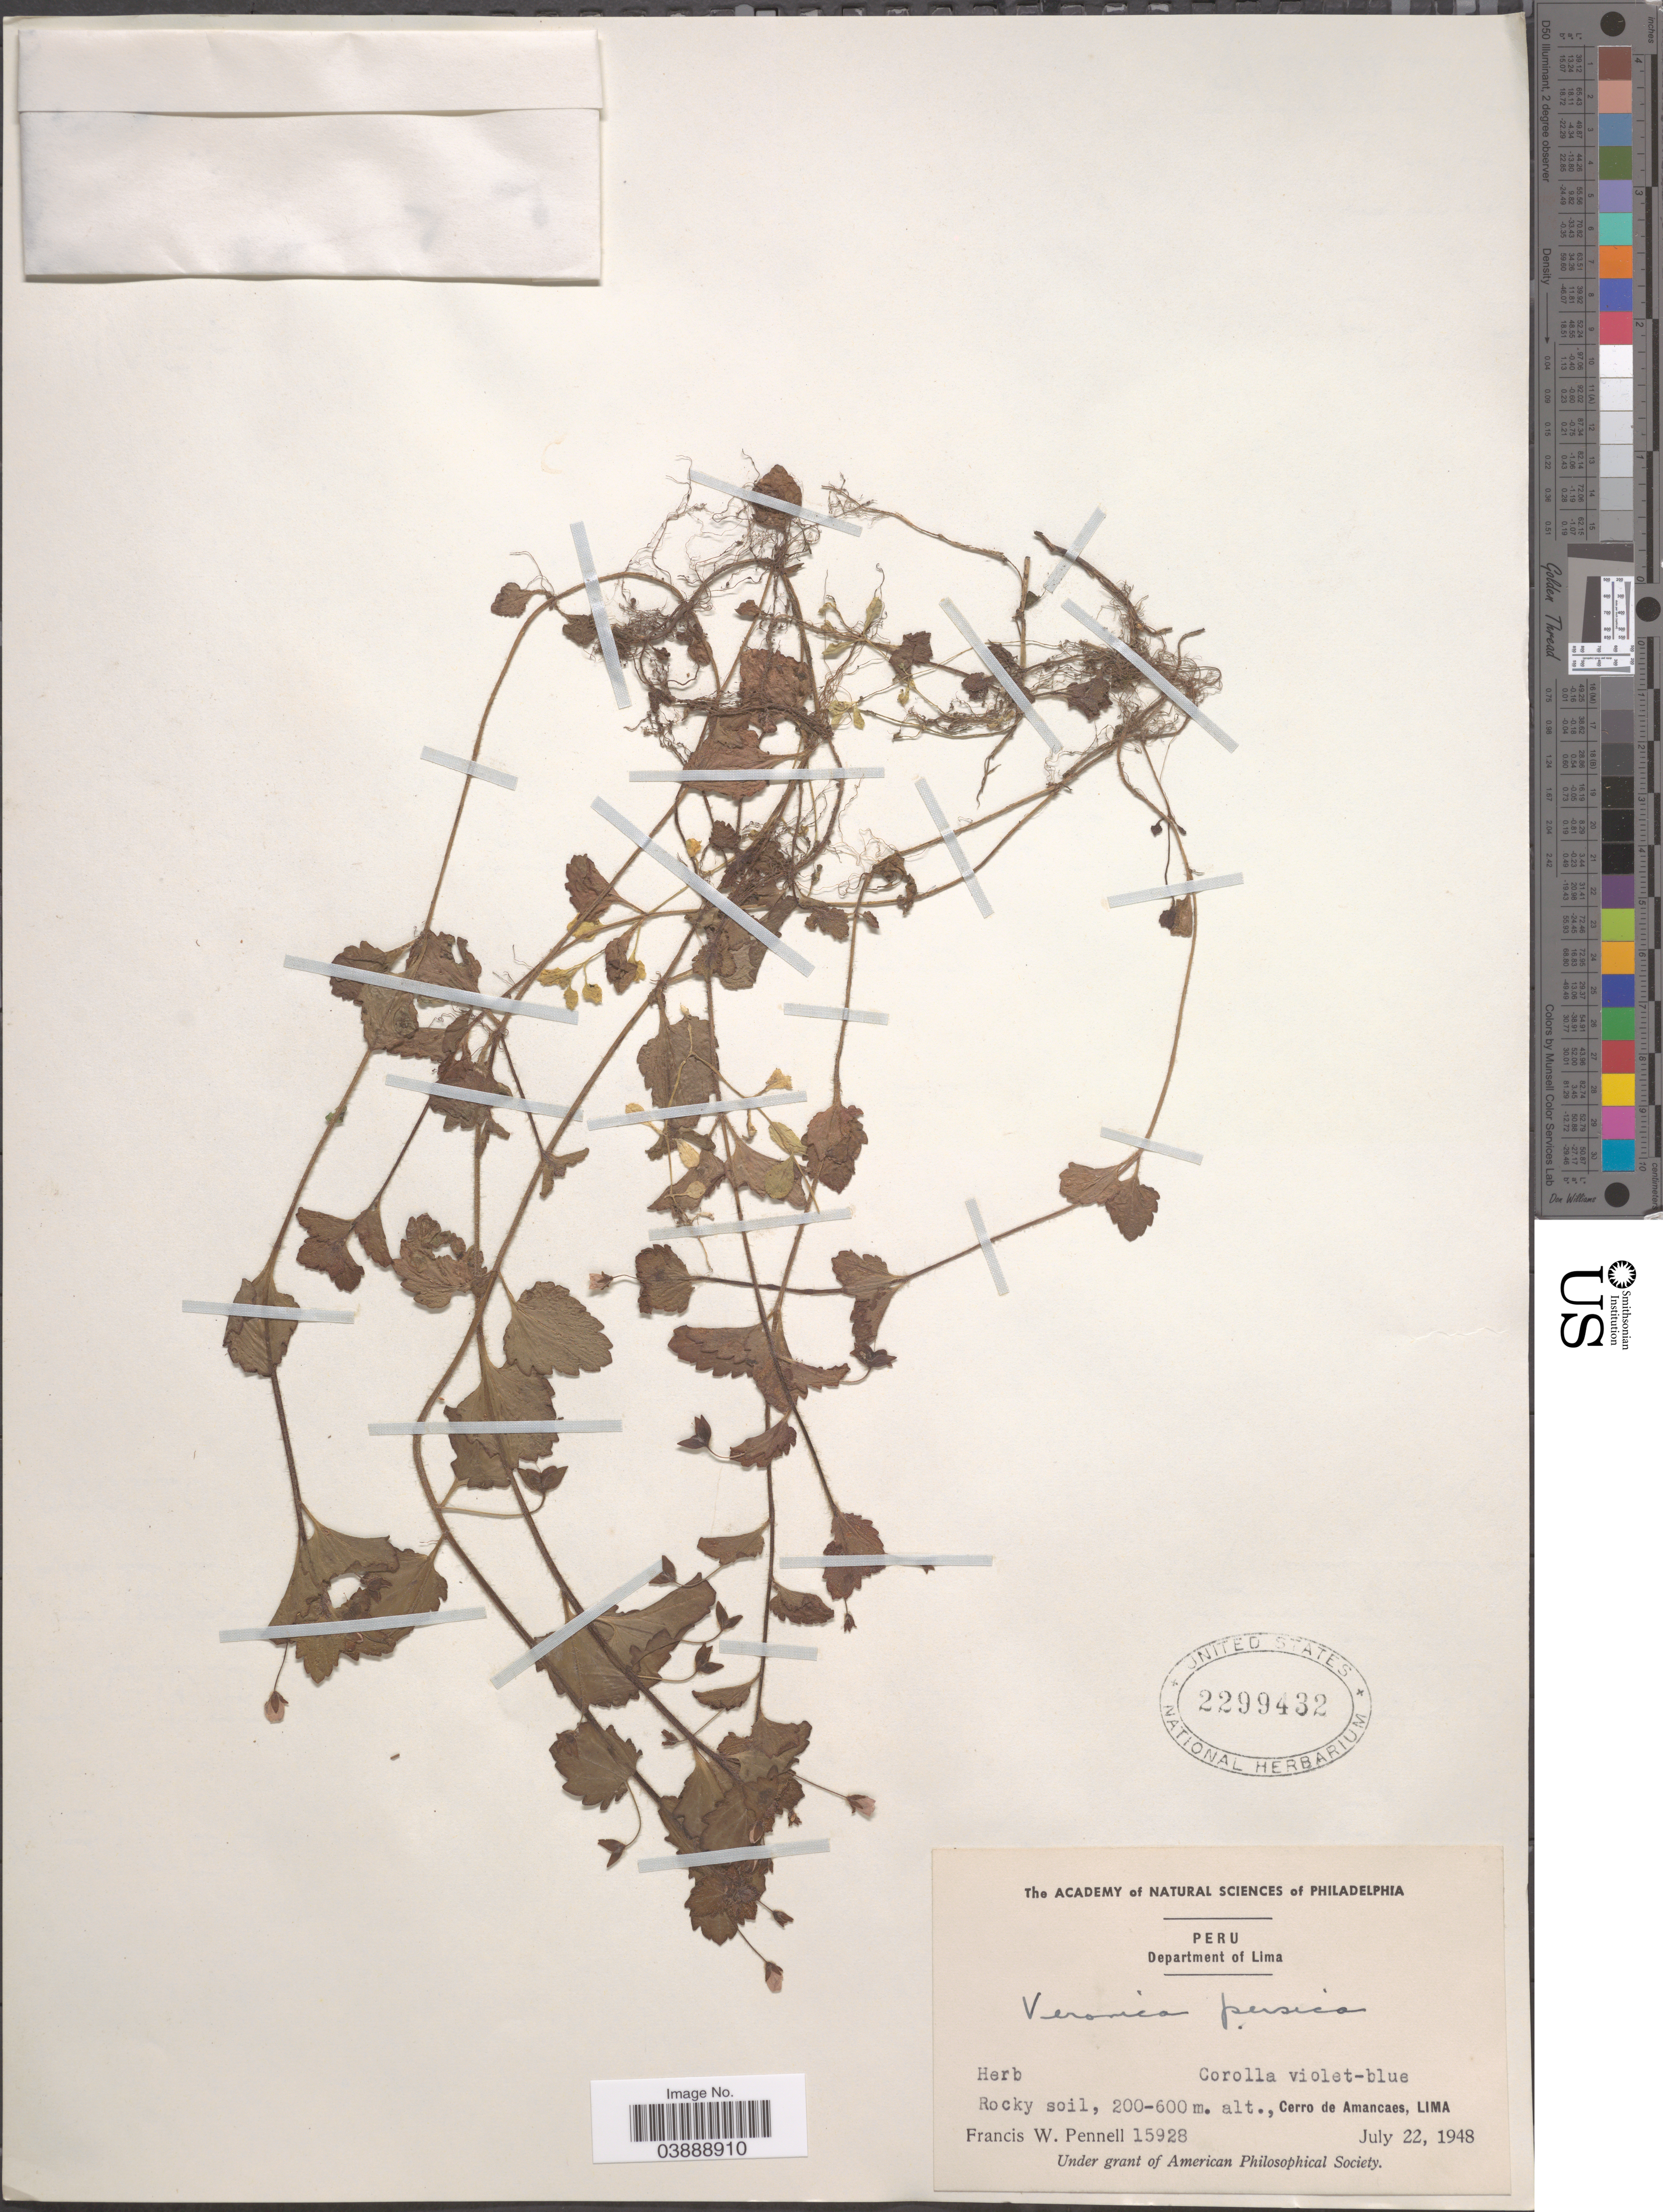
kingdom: Plantae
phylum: Tracheophyta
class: Magnoliopsida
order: Lamiales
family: Plantaginaceae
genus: Veronica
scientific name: Veronica persica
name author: Poir.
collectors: F. W. Pennell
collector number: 15928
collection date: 1948-07-22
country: Peru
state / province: Lima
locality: Department of Lima. Cerro de Amancaes.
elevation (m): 200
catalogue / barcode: US 2299432